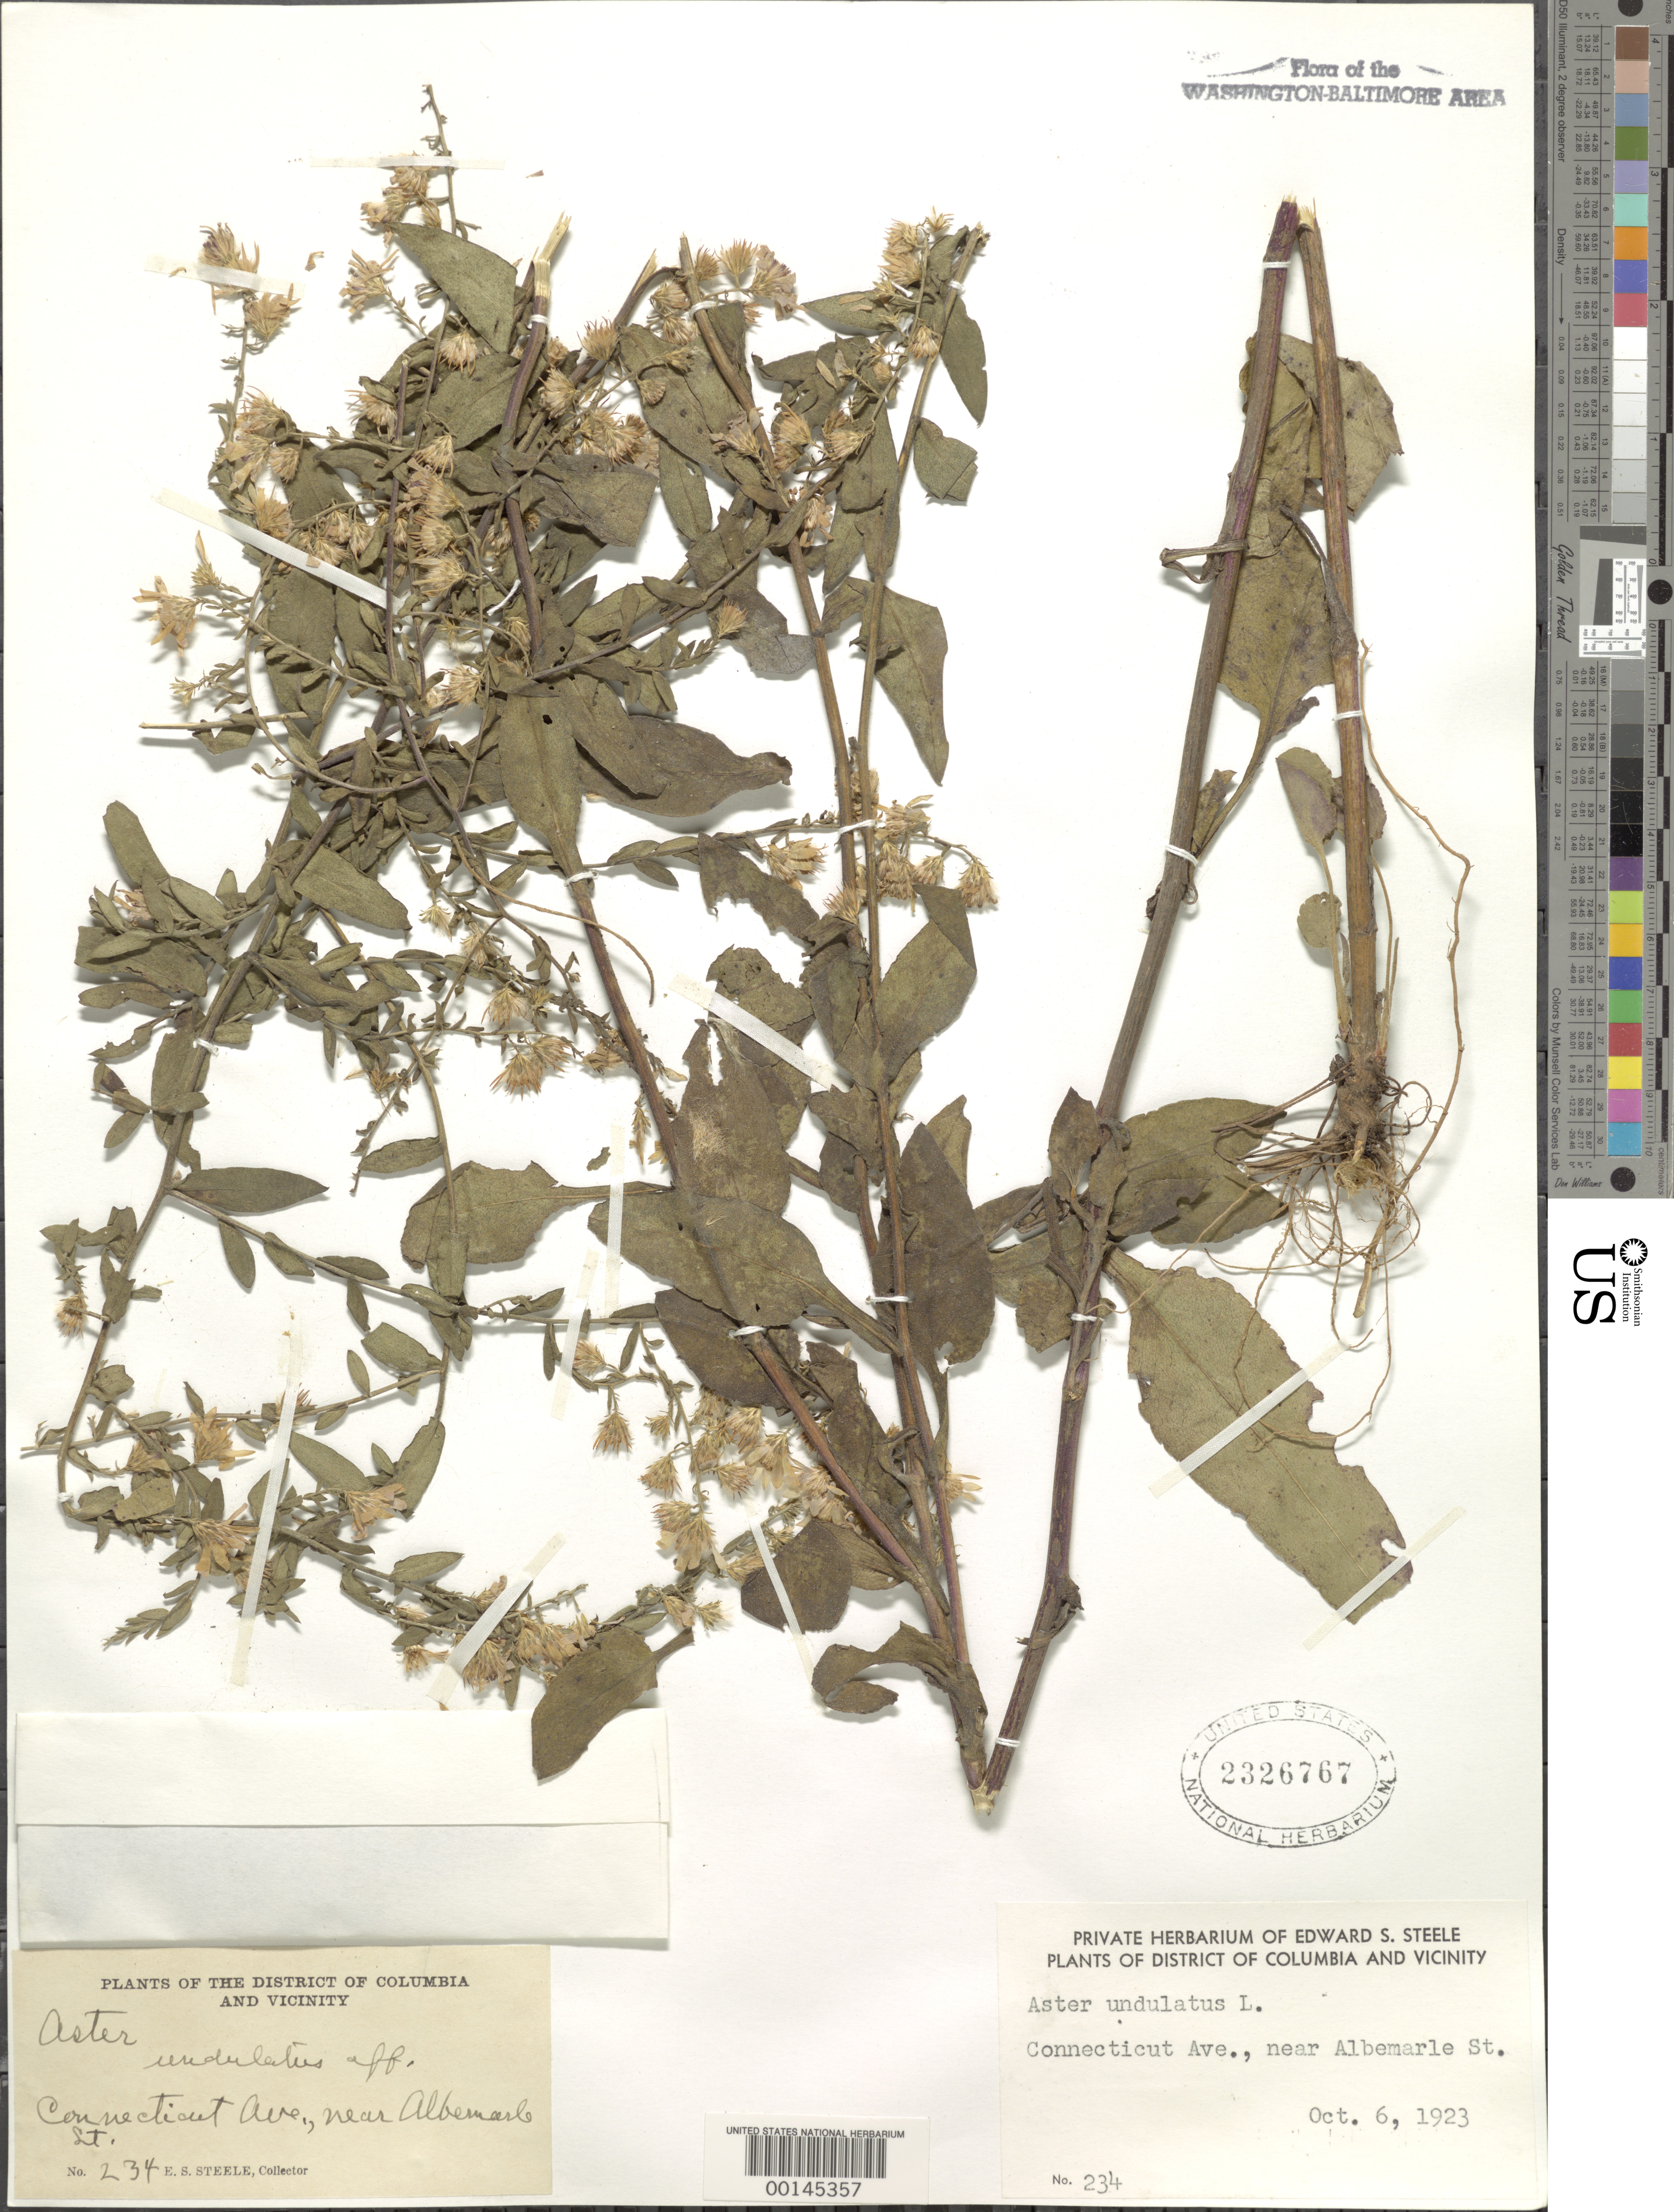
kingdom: Plantae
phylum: Tracheophyta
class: Magnoliopsida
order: Asterales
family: Asteraceae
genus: Symphyotrichum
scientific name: Symphyotrichum undulatum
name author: (L.) G.L. Nesom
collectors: E. Steele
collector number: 234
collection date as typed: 06 Oct 1923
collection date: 1923-10-06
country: United States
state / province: District of Columbia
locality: Conn. Ave. near Albemarle St.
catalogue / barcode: US 2326767